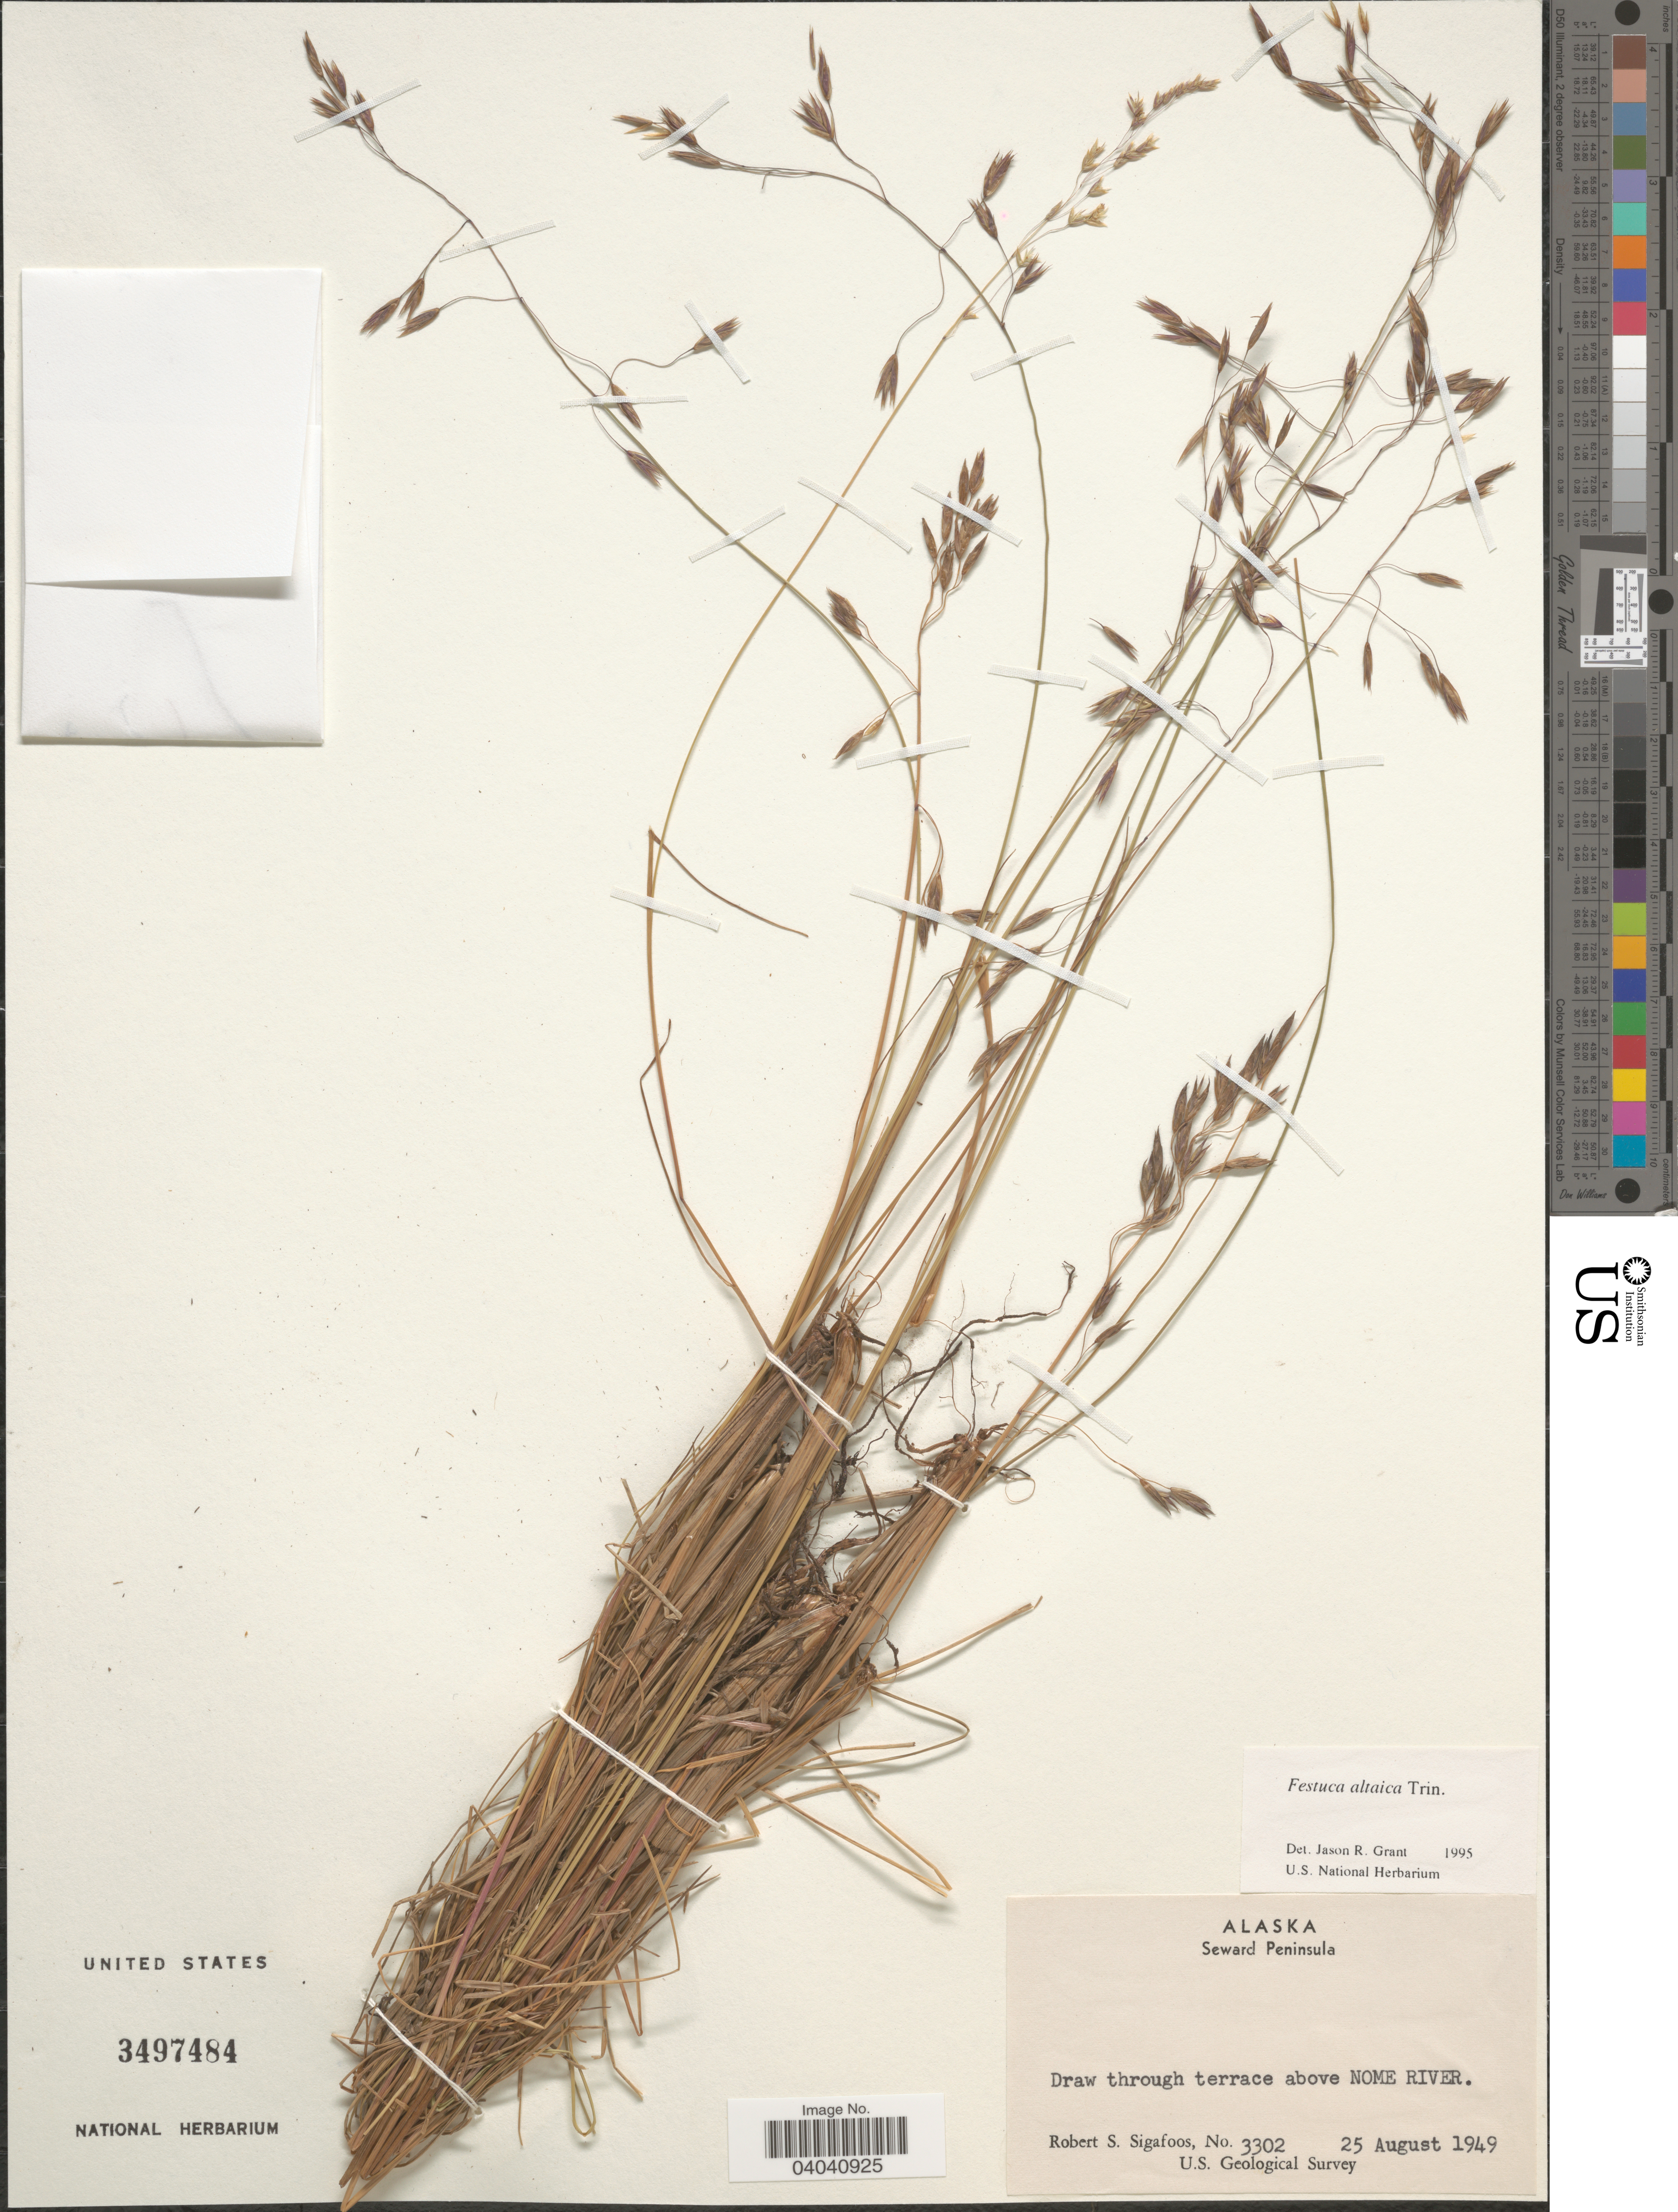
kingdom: Plantae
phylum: Tracheophyta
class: Liliopsida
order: Poales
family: Poaceae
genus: Festuca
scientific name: Festuca altaica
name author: Trin.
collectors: R. Sigafoos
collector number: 3302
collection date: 1949-08-25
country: United States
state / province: Alaska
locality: Seward Peninsula. Draw through terrace above Nome River.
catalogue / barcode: US 3497484